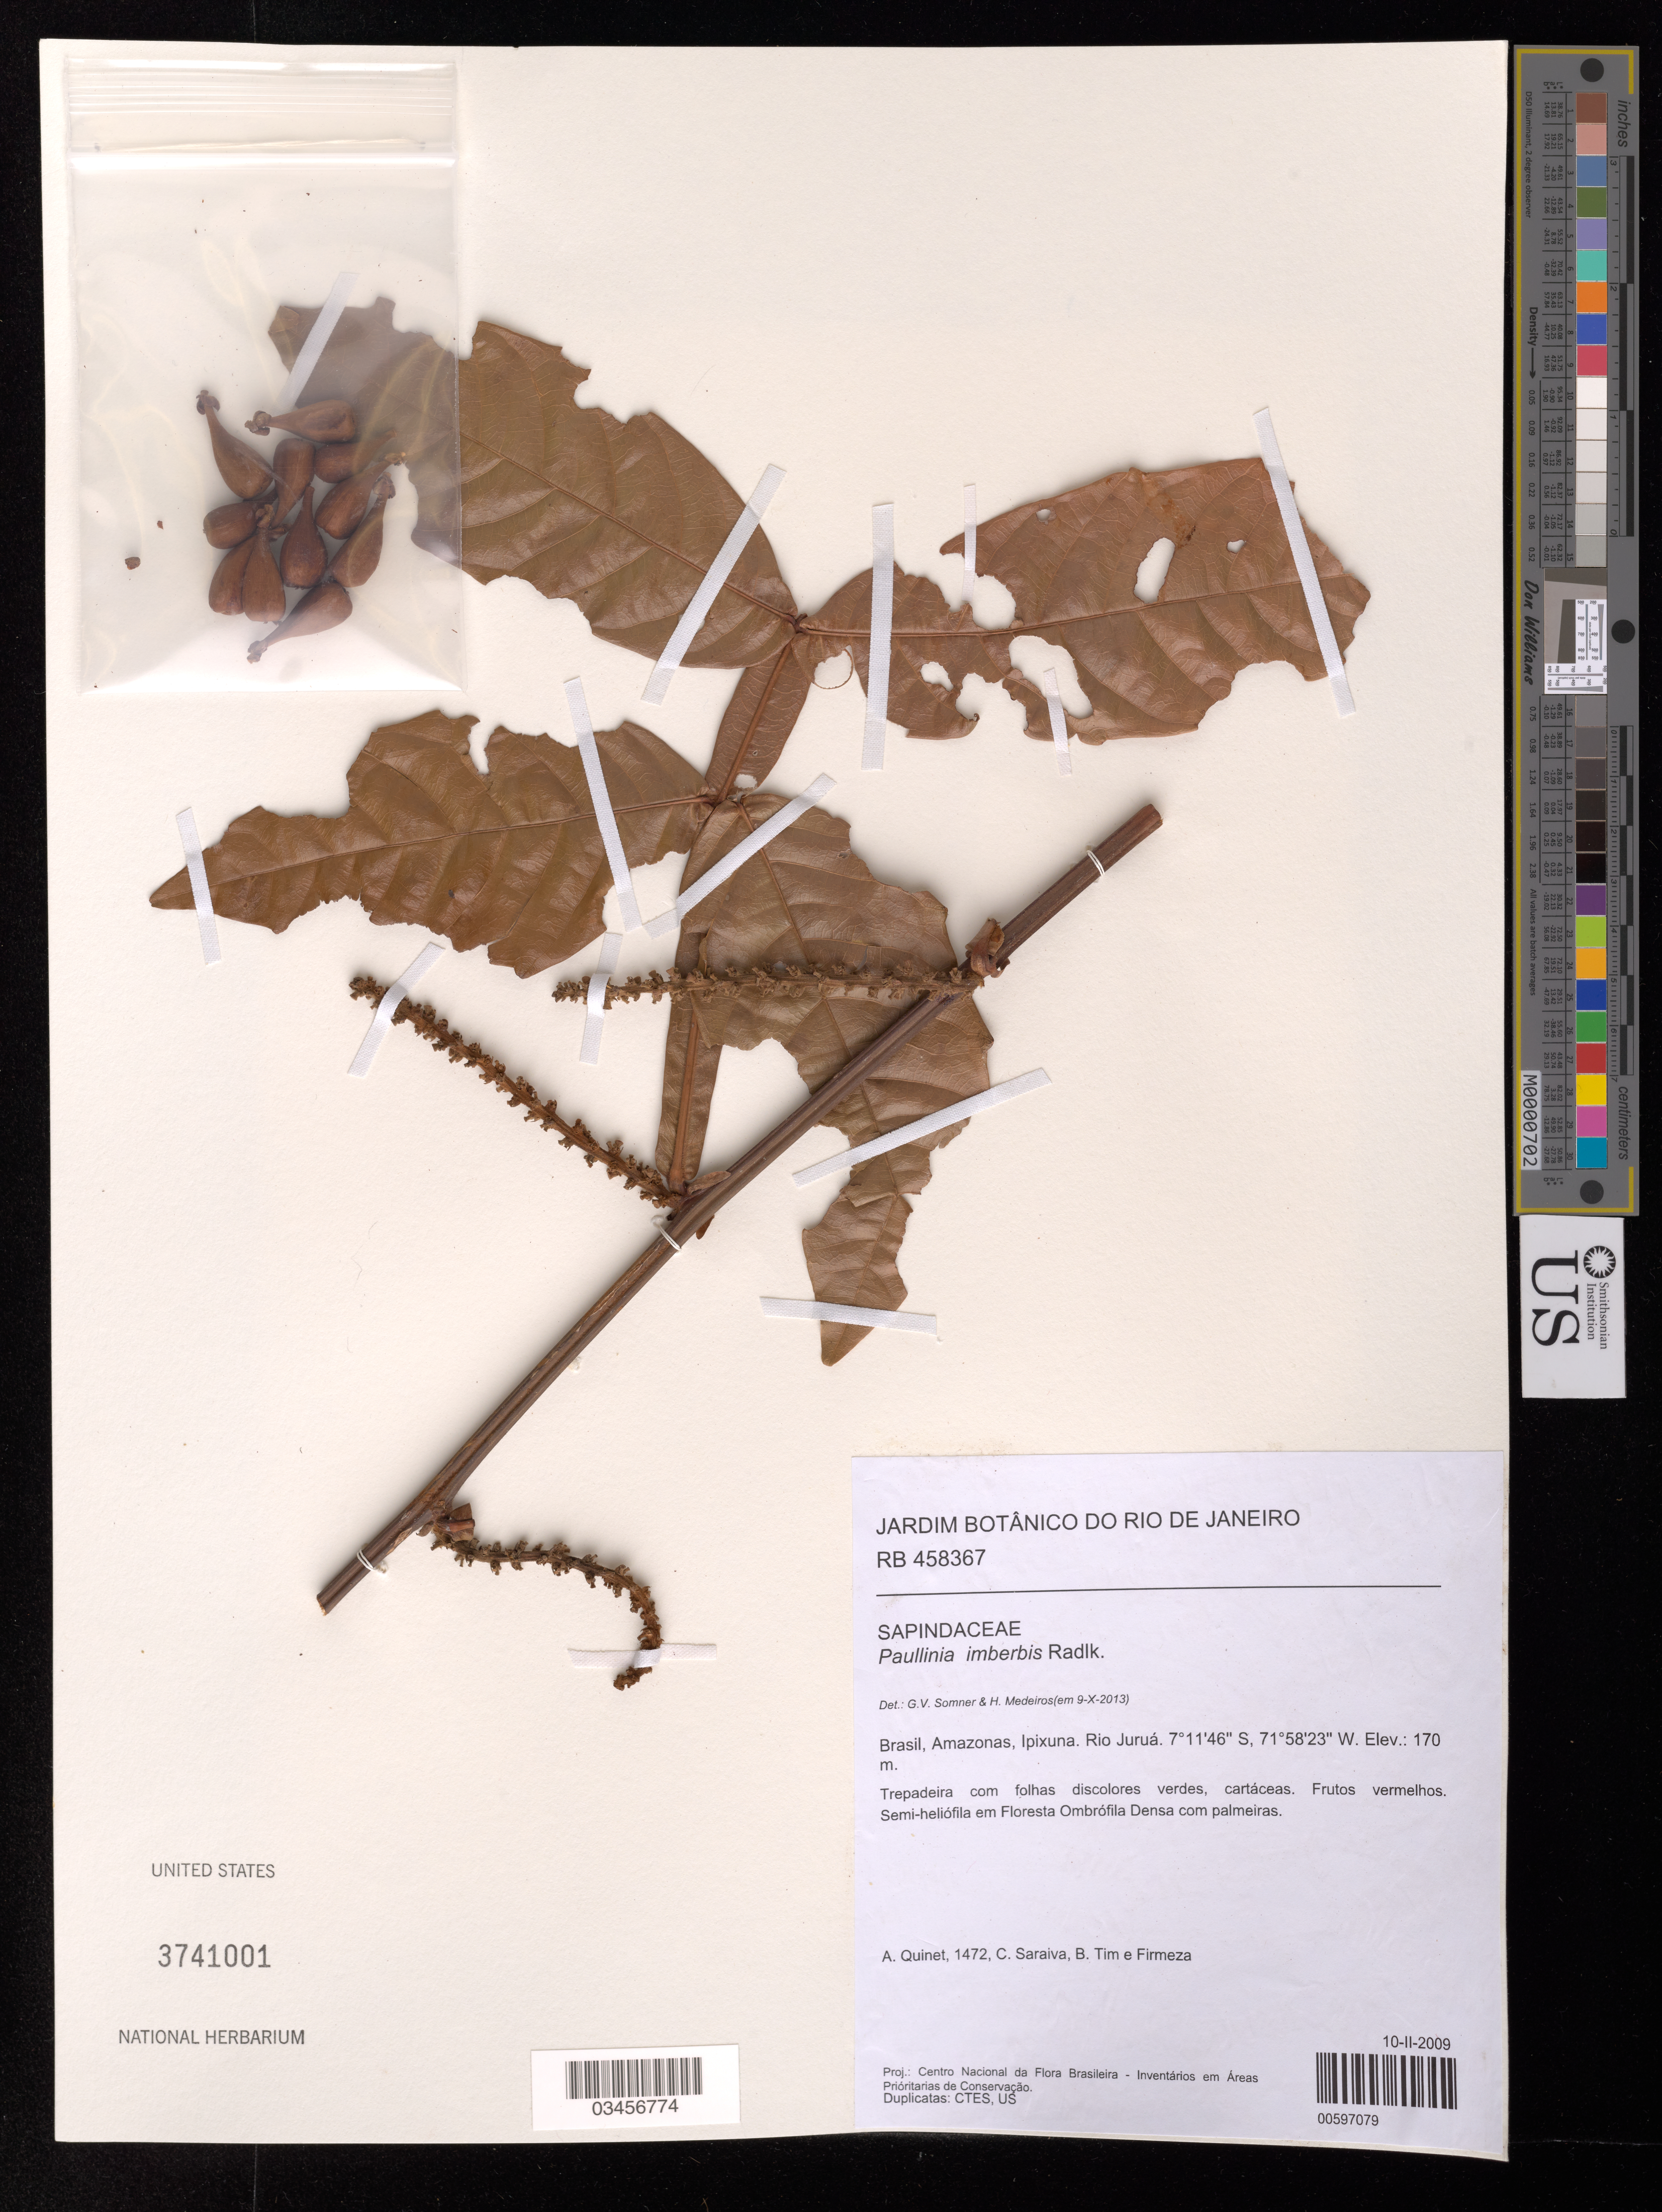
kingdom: Plantae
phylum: Tracheophyta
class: Magnoliopsida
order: Sapindales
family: Sapindaceae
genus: Paullinia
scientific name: Paullinia imberbis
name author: Radlk.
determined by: Somner, G. V.; Ferrucci, M. S.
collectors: A. Quinet & C. Saraiva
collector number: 1472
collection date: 2009-02-10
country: Brazil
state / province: Amazonas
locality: Ipixuna, Rio Juruá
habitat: Semi-heliófila em floresta ombrófila densa com plameiras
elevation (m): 170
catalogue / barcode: US 3741001